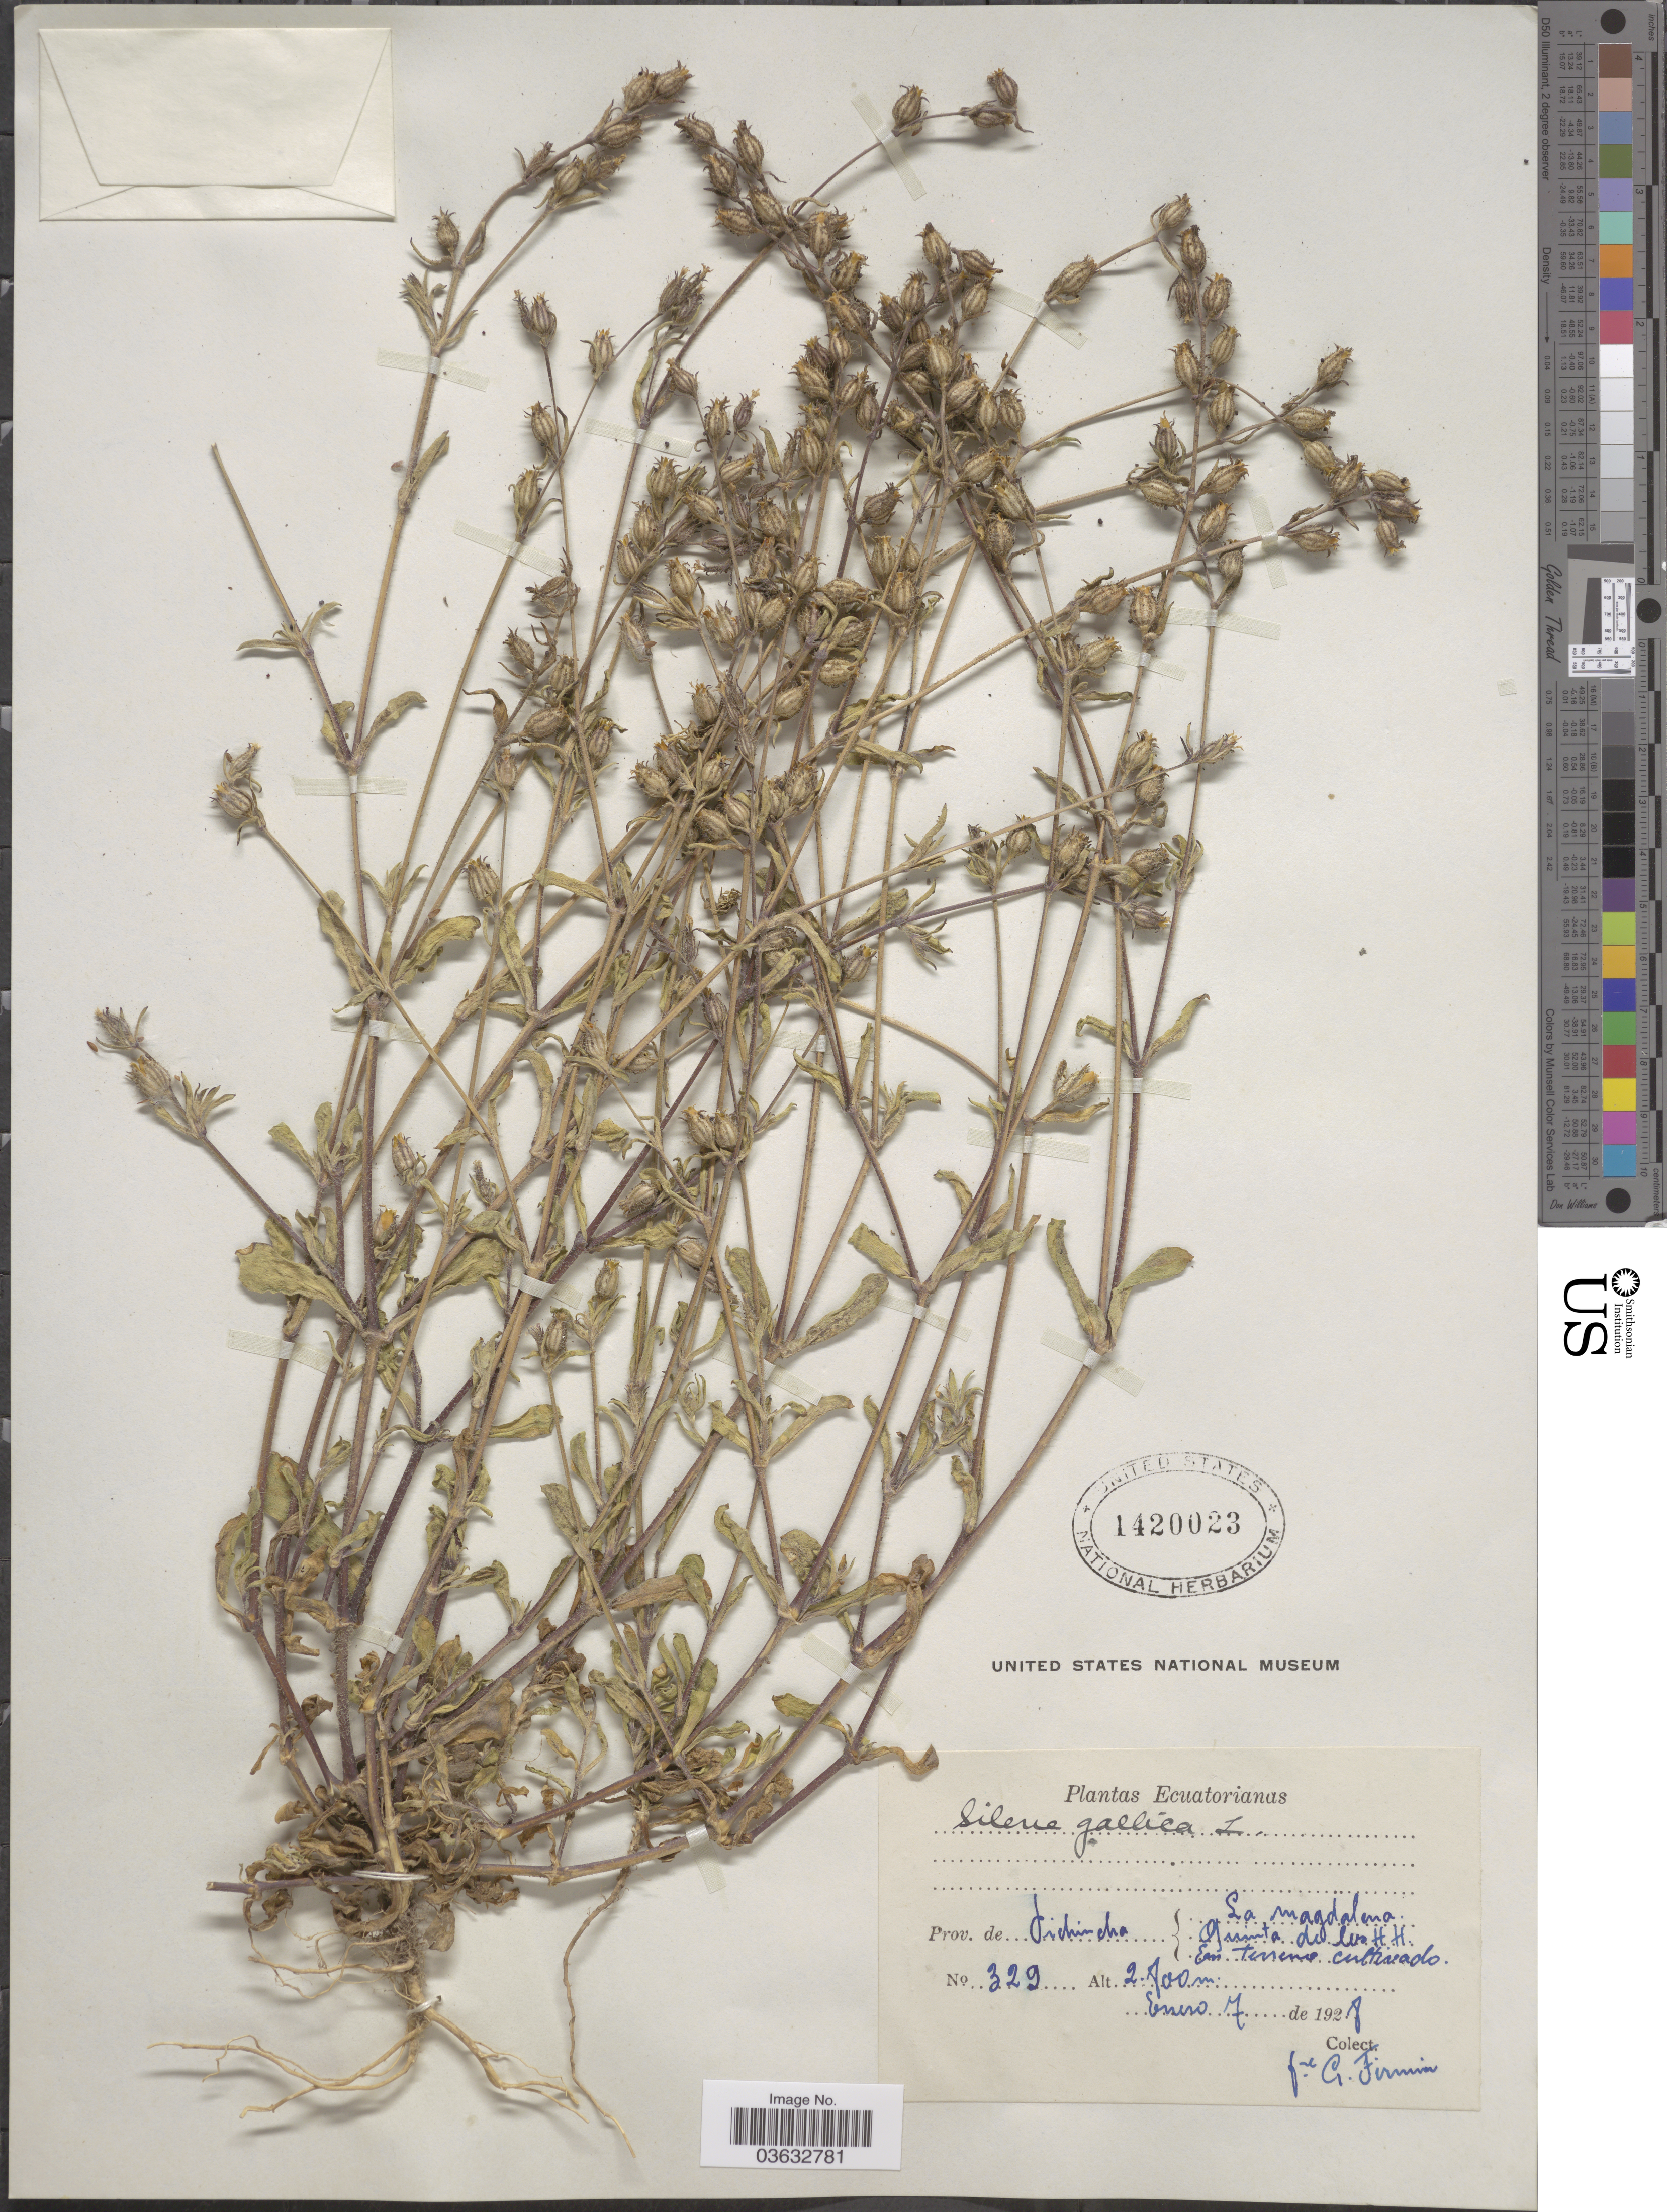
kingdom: Plantae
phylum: Tracheophyta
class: Magnoliopsida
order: Caryophyllales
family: Caryophyllaceae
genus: Silene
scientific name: Silene gallica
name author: L.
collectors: F. Firmin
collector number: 329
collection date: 1928-01-07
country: Ecuador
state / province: Pichincha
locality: La Magdalena. Quinta de les H.H. En terreno cultivado.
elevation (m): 2700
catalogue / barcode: US 1420023